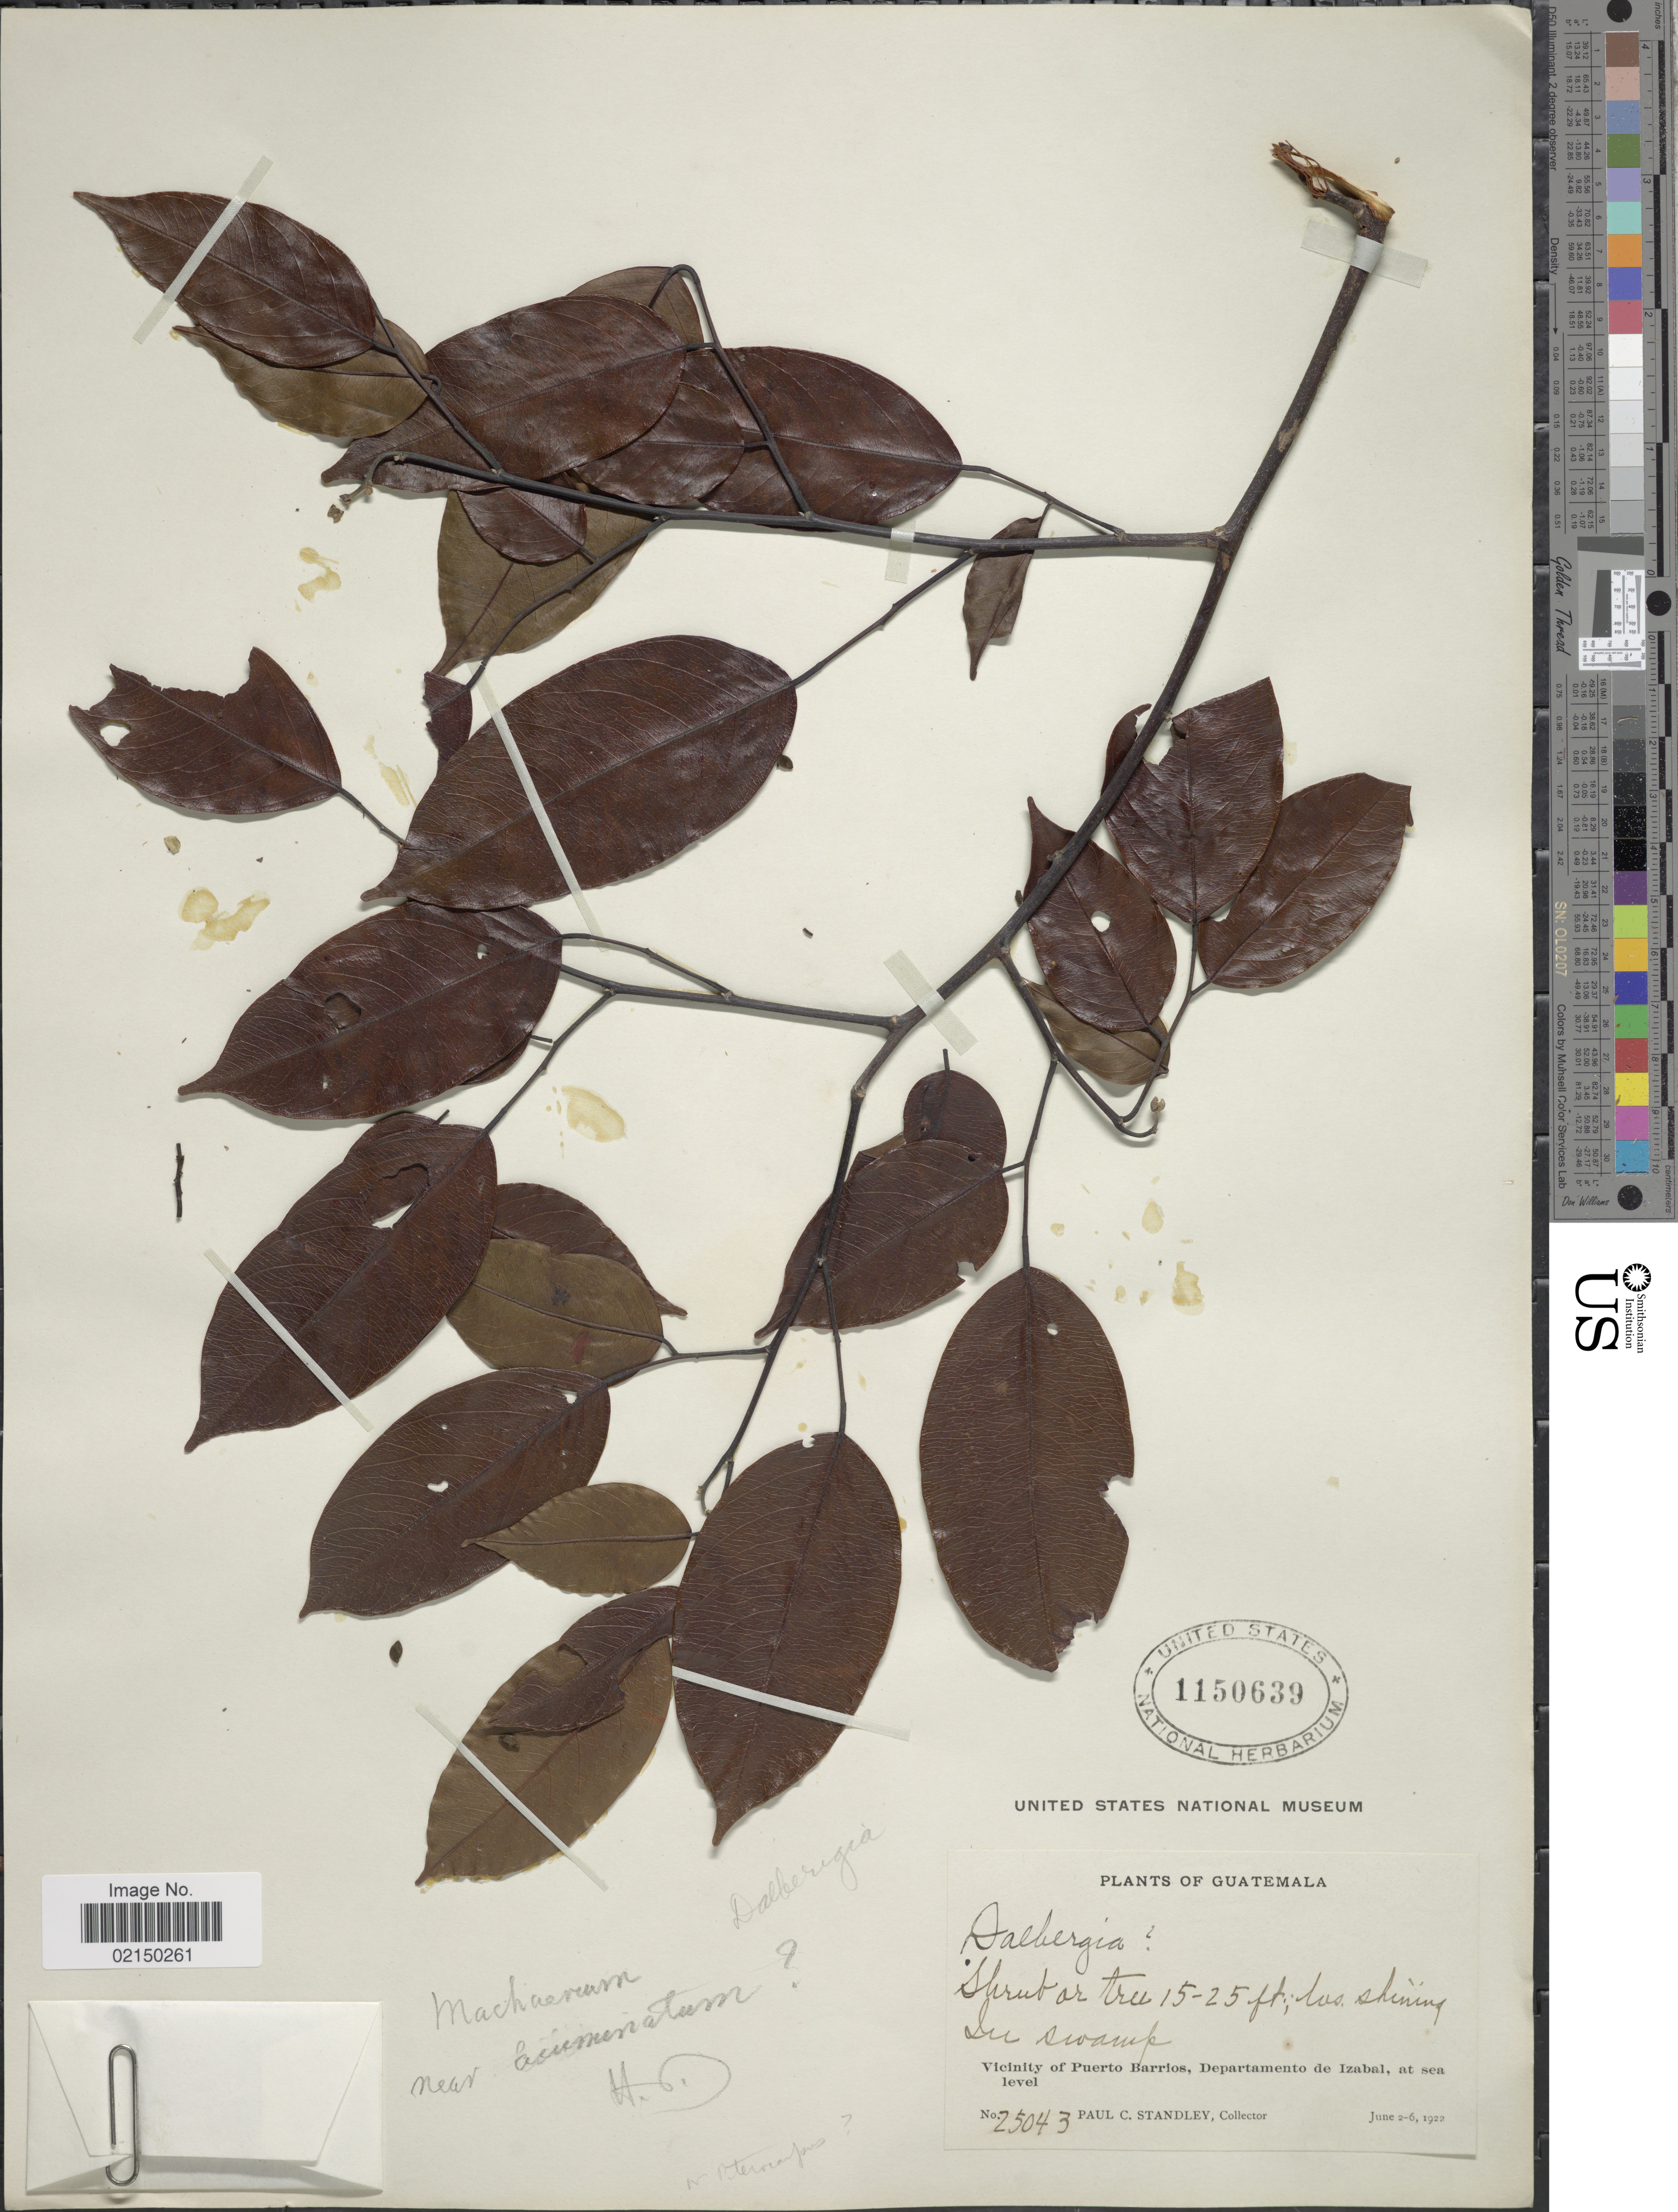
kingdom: Plantae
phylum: Tracheophyta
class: Magnoliopsida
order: Fabales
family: Fabaceae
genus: Pterocarpus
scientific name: Pterocarpus sp.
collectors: P. C. Standley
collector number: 25043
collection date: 1922-06-02/1922-06-06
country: Guatemala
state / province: Izabal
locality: In swamp, Vicinity of Puerto Barrios.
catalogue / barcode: US 1150639